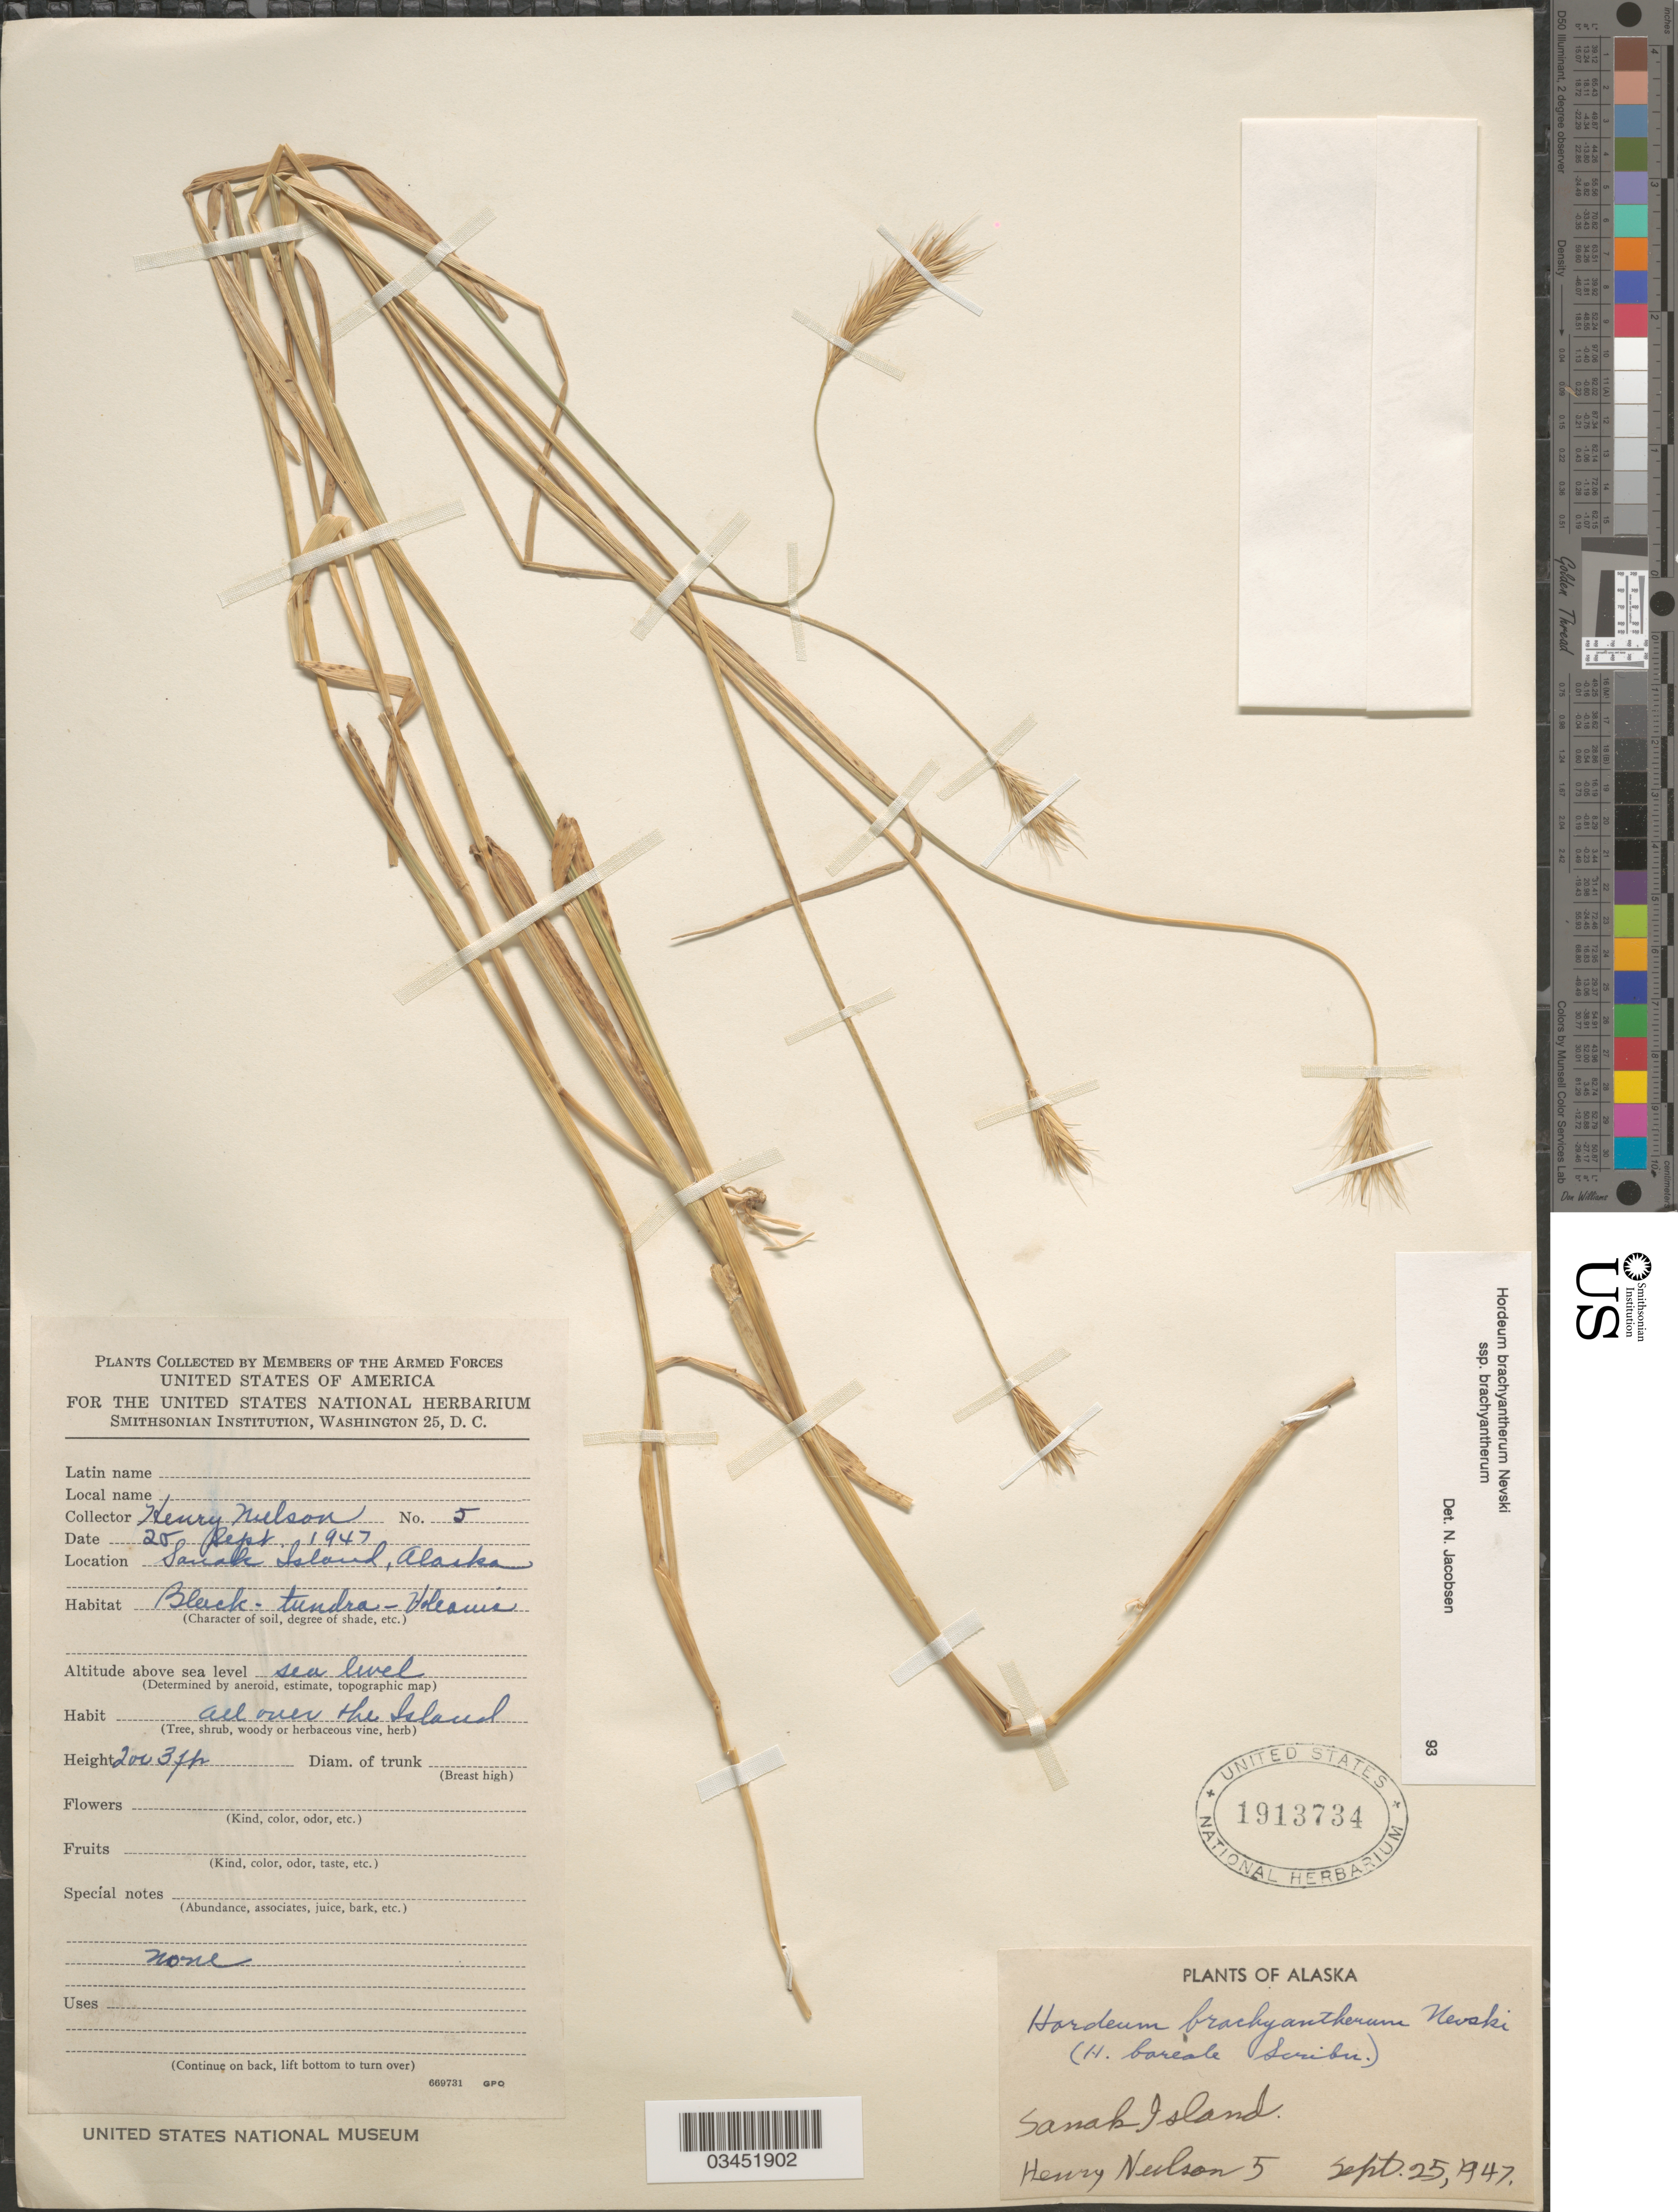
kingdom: Plantae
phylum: Tracheophyta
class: Liliopsida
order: Poales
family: Poaceae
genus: Hordeum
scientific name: Hordeum brachyantherum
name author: Nevski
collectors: H. Nielson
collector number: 5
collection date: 1947-09-25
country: United States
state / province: Alaska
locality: Sanak Island.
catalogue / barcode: US 1913734